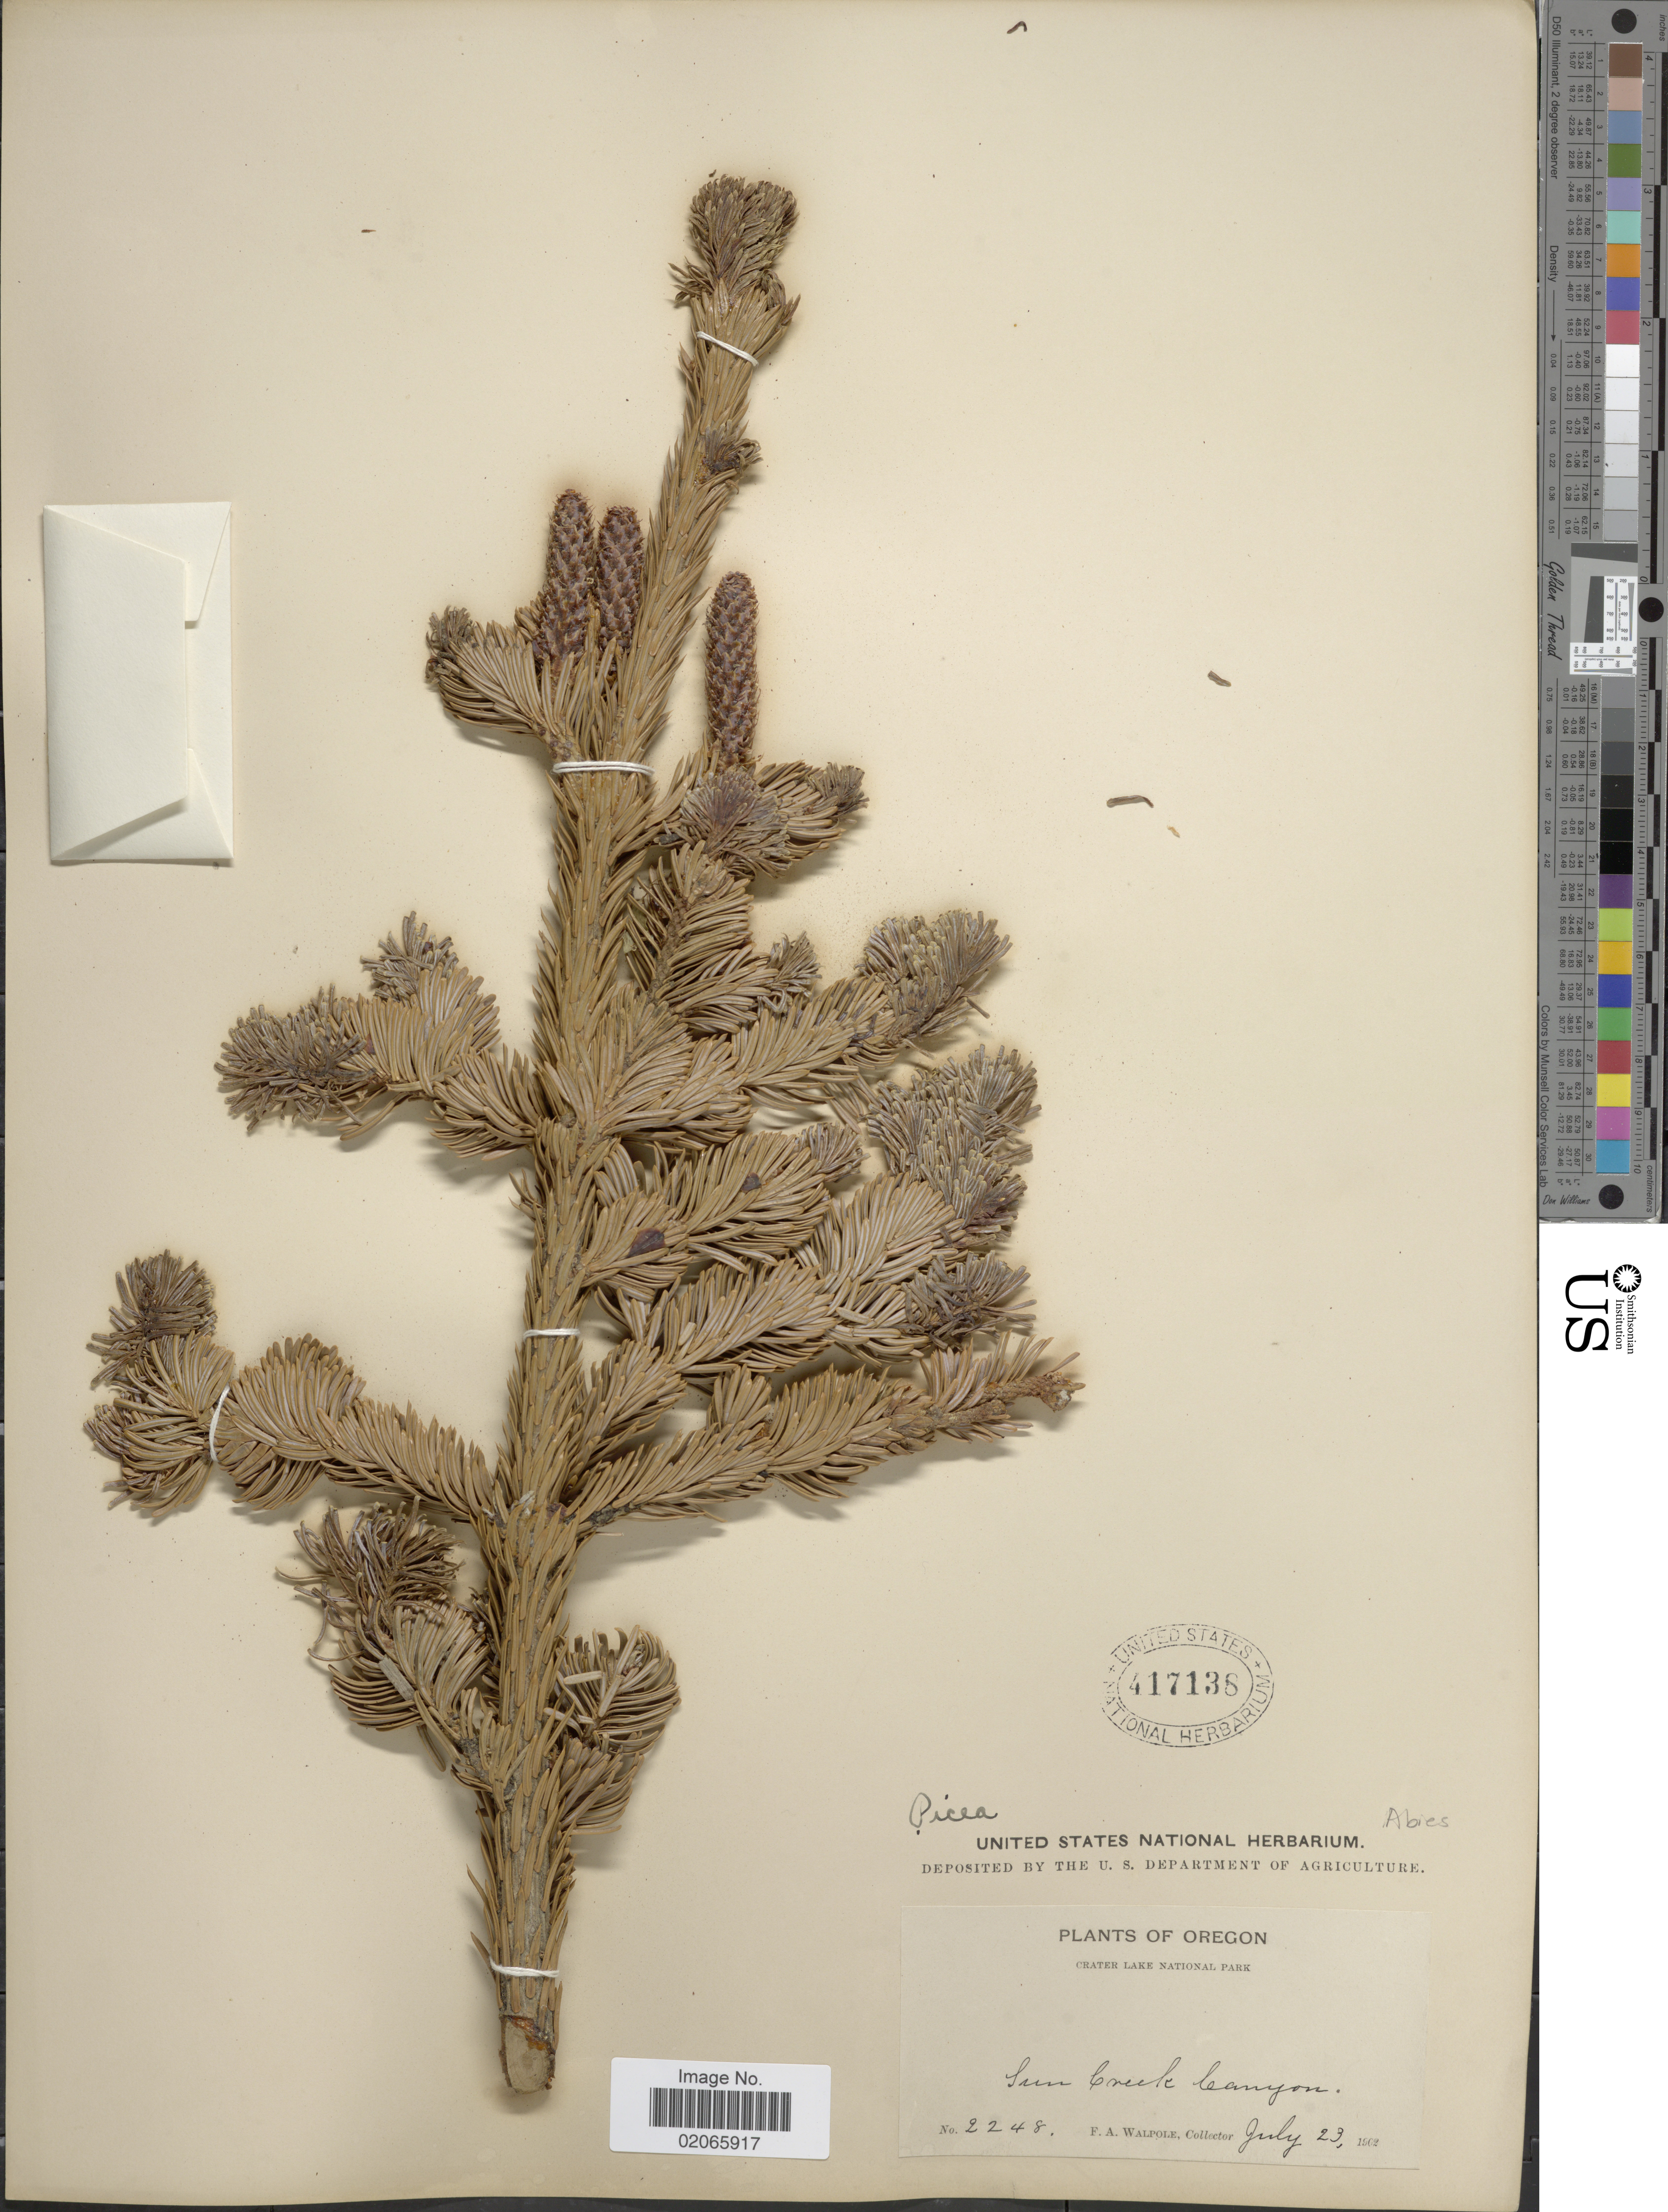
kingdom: Plantae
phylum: Tracheophyta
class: Pinopsida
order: Pinales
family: Pinaceae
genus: Abies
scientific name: Abies sp.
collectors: F. Walpole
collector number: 2248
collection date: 1902-07-23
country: United States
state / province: Oregon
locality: Crater Lake National Park. Sun Creek Canyon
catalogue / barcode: US 417138